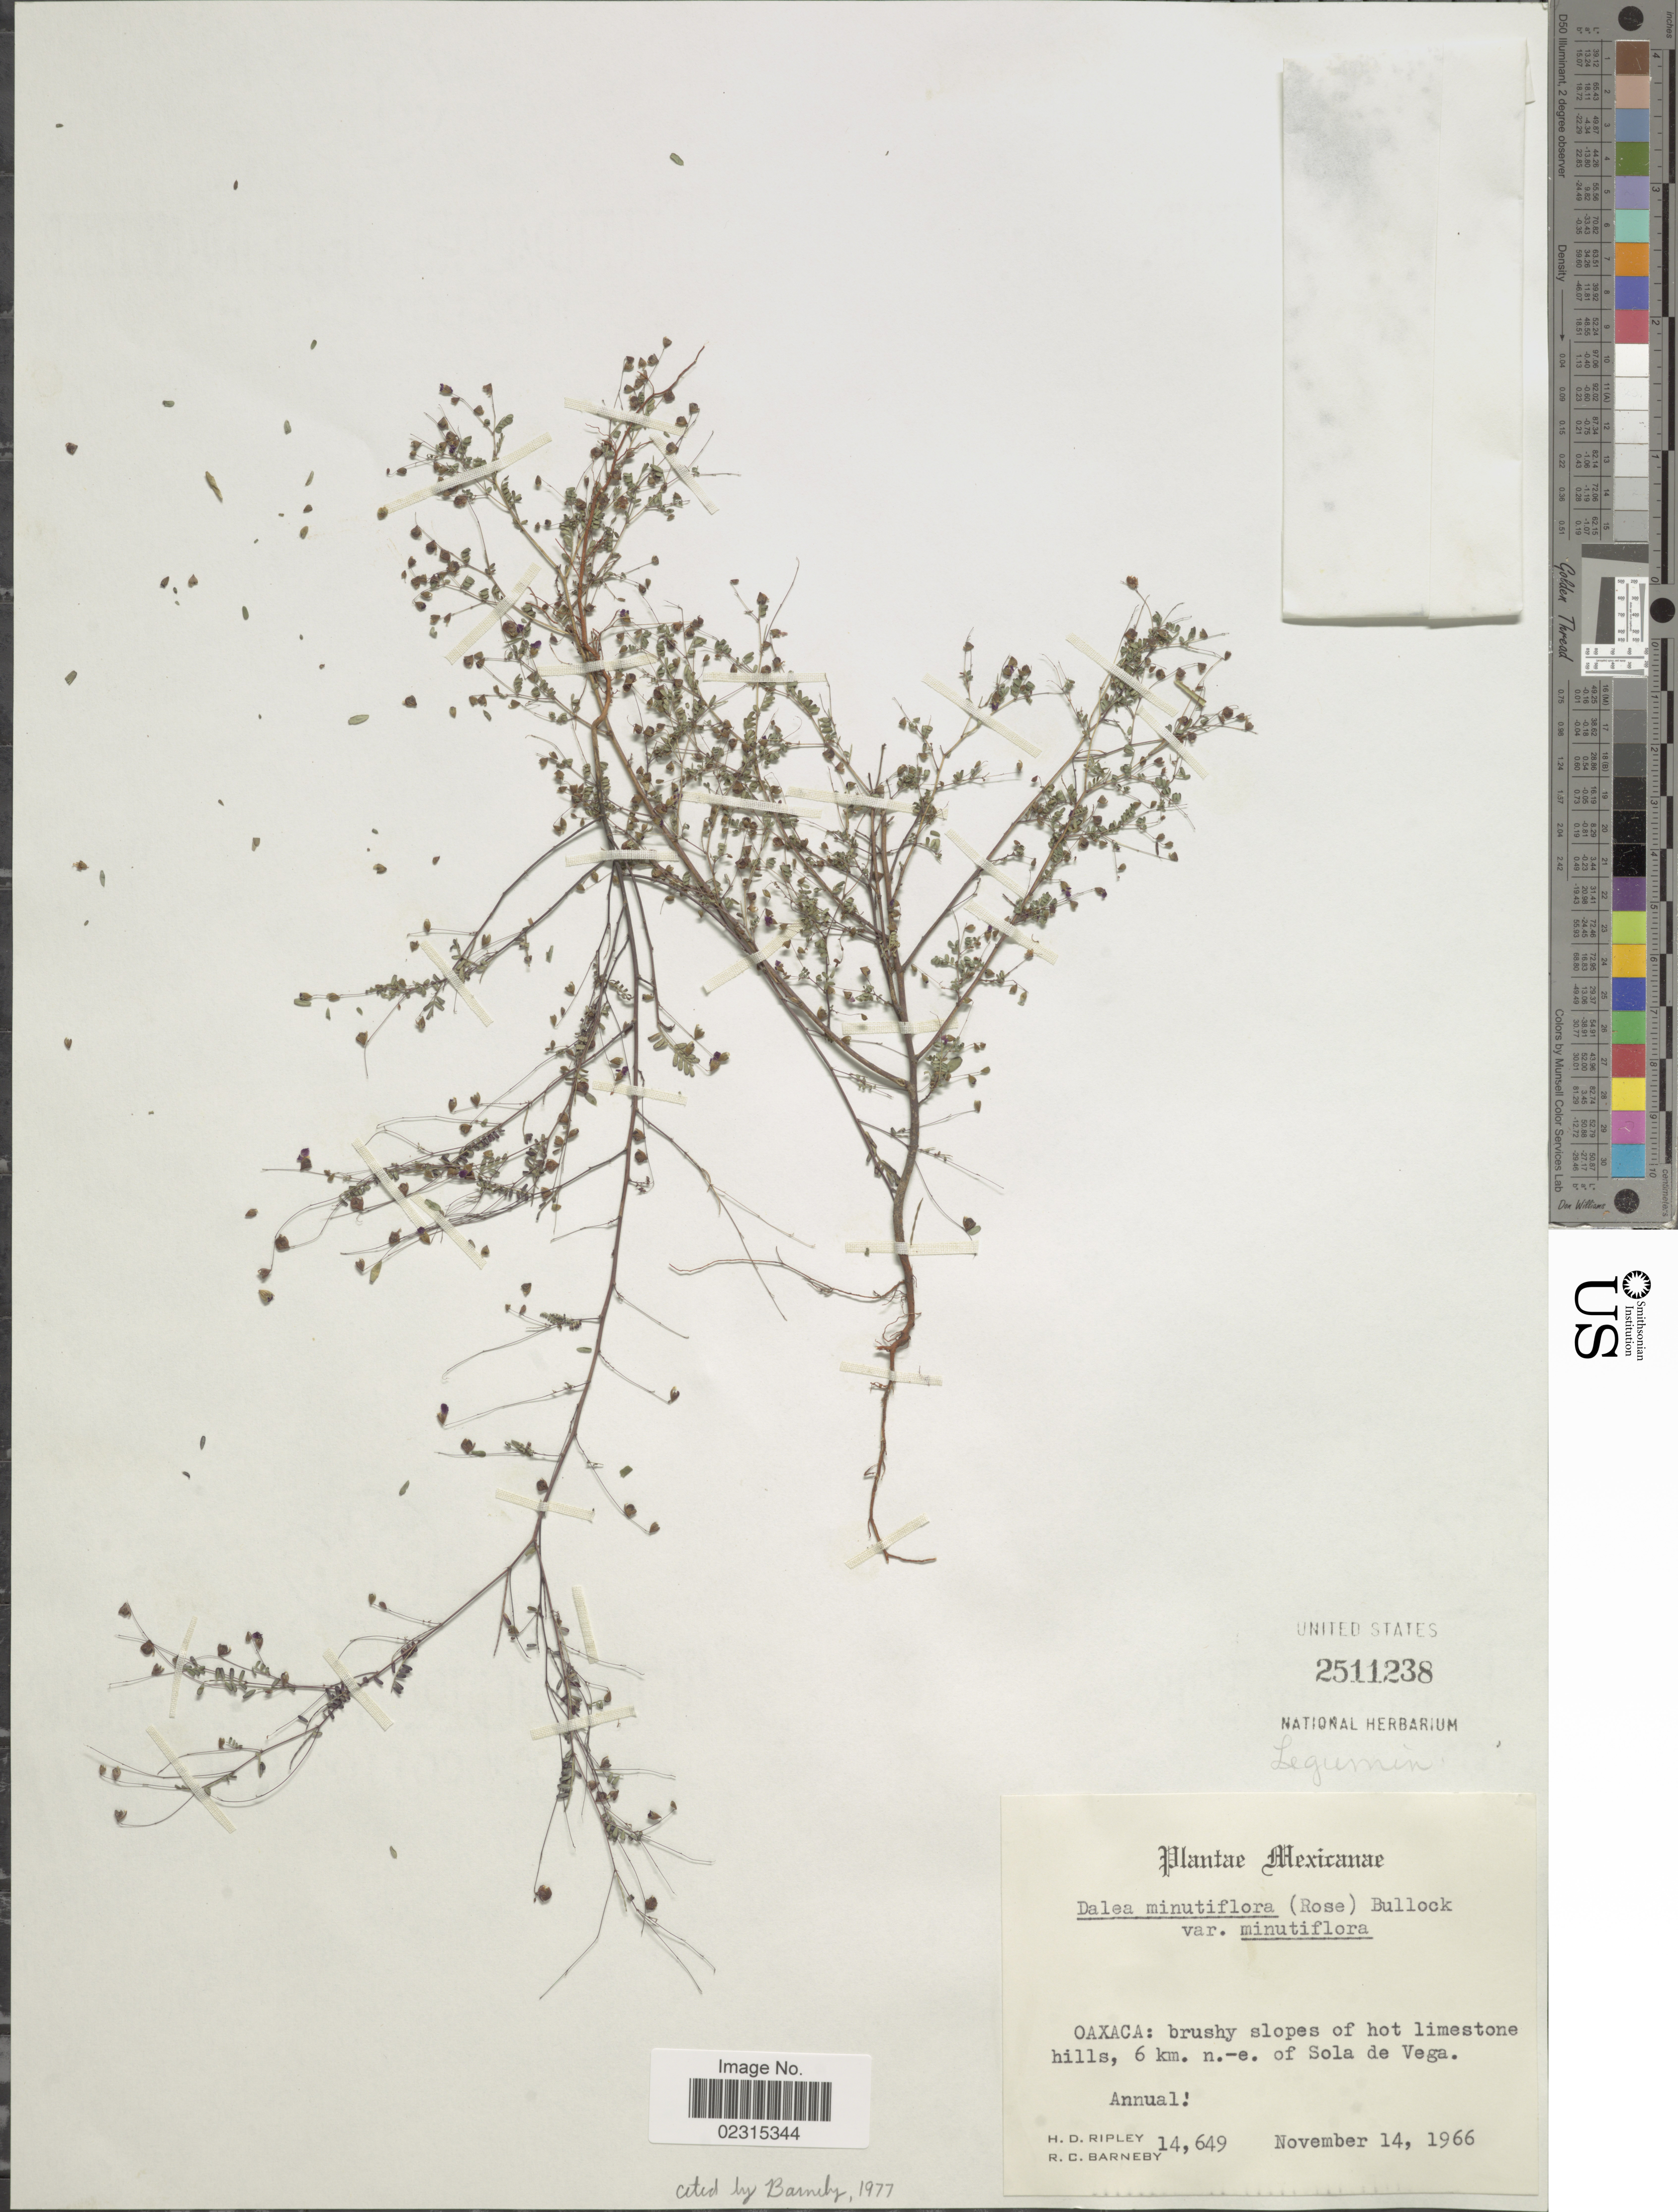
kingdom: Plantae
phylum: Tracheophyta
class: Magnoliopsida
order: Fabales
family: Fabaceae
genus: Marina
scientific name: Marina minutiflora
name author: (Rose) Barneby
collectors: H. Ripley & R. C. Barneby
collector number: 14649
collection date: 1966-11-14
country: Mexico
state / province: Oaxaca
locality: Brushy slopes of hot limestone hills, 6 km n.-e. of Sola de Vega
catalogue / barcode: US 2511238